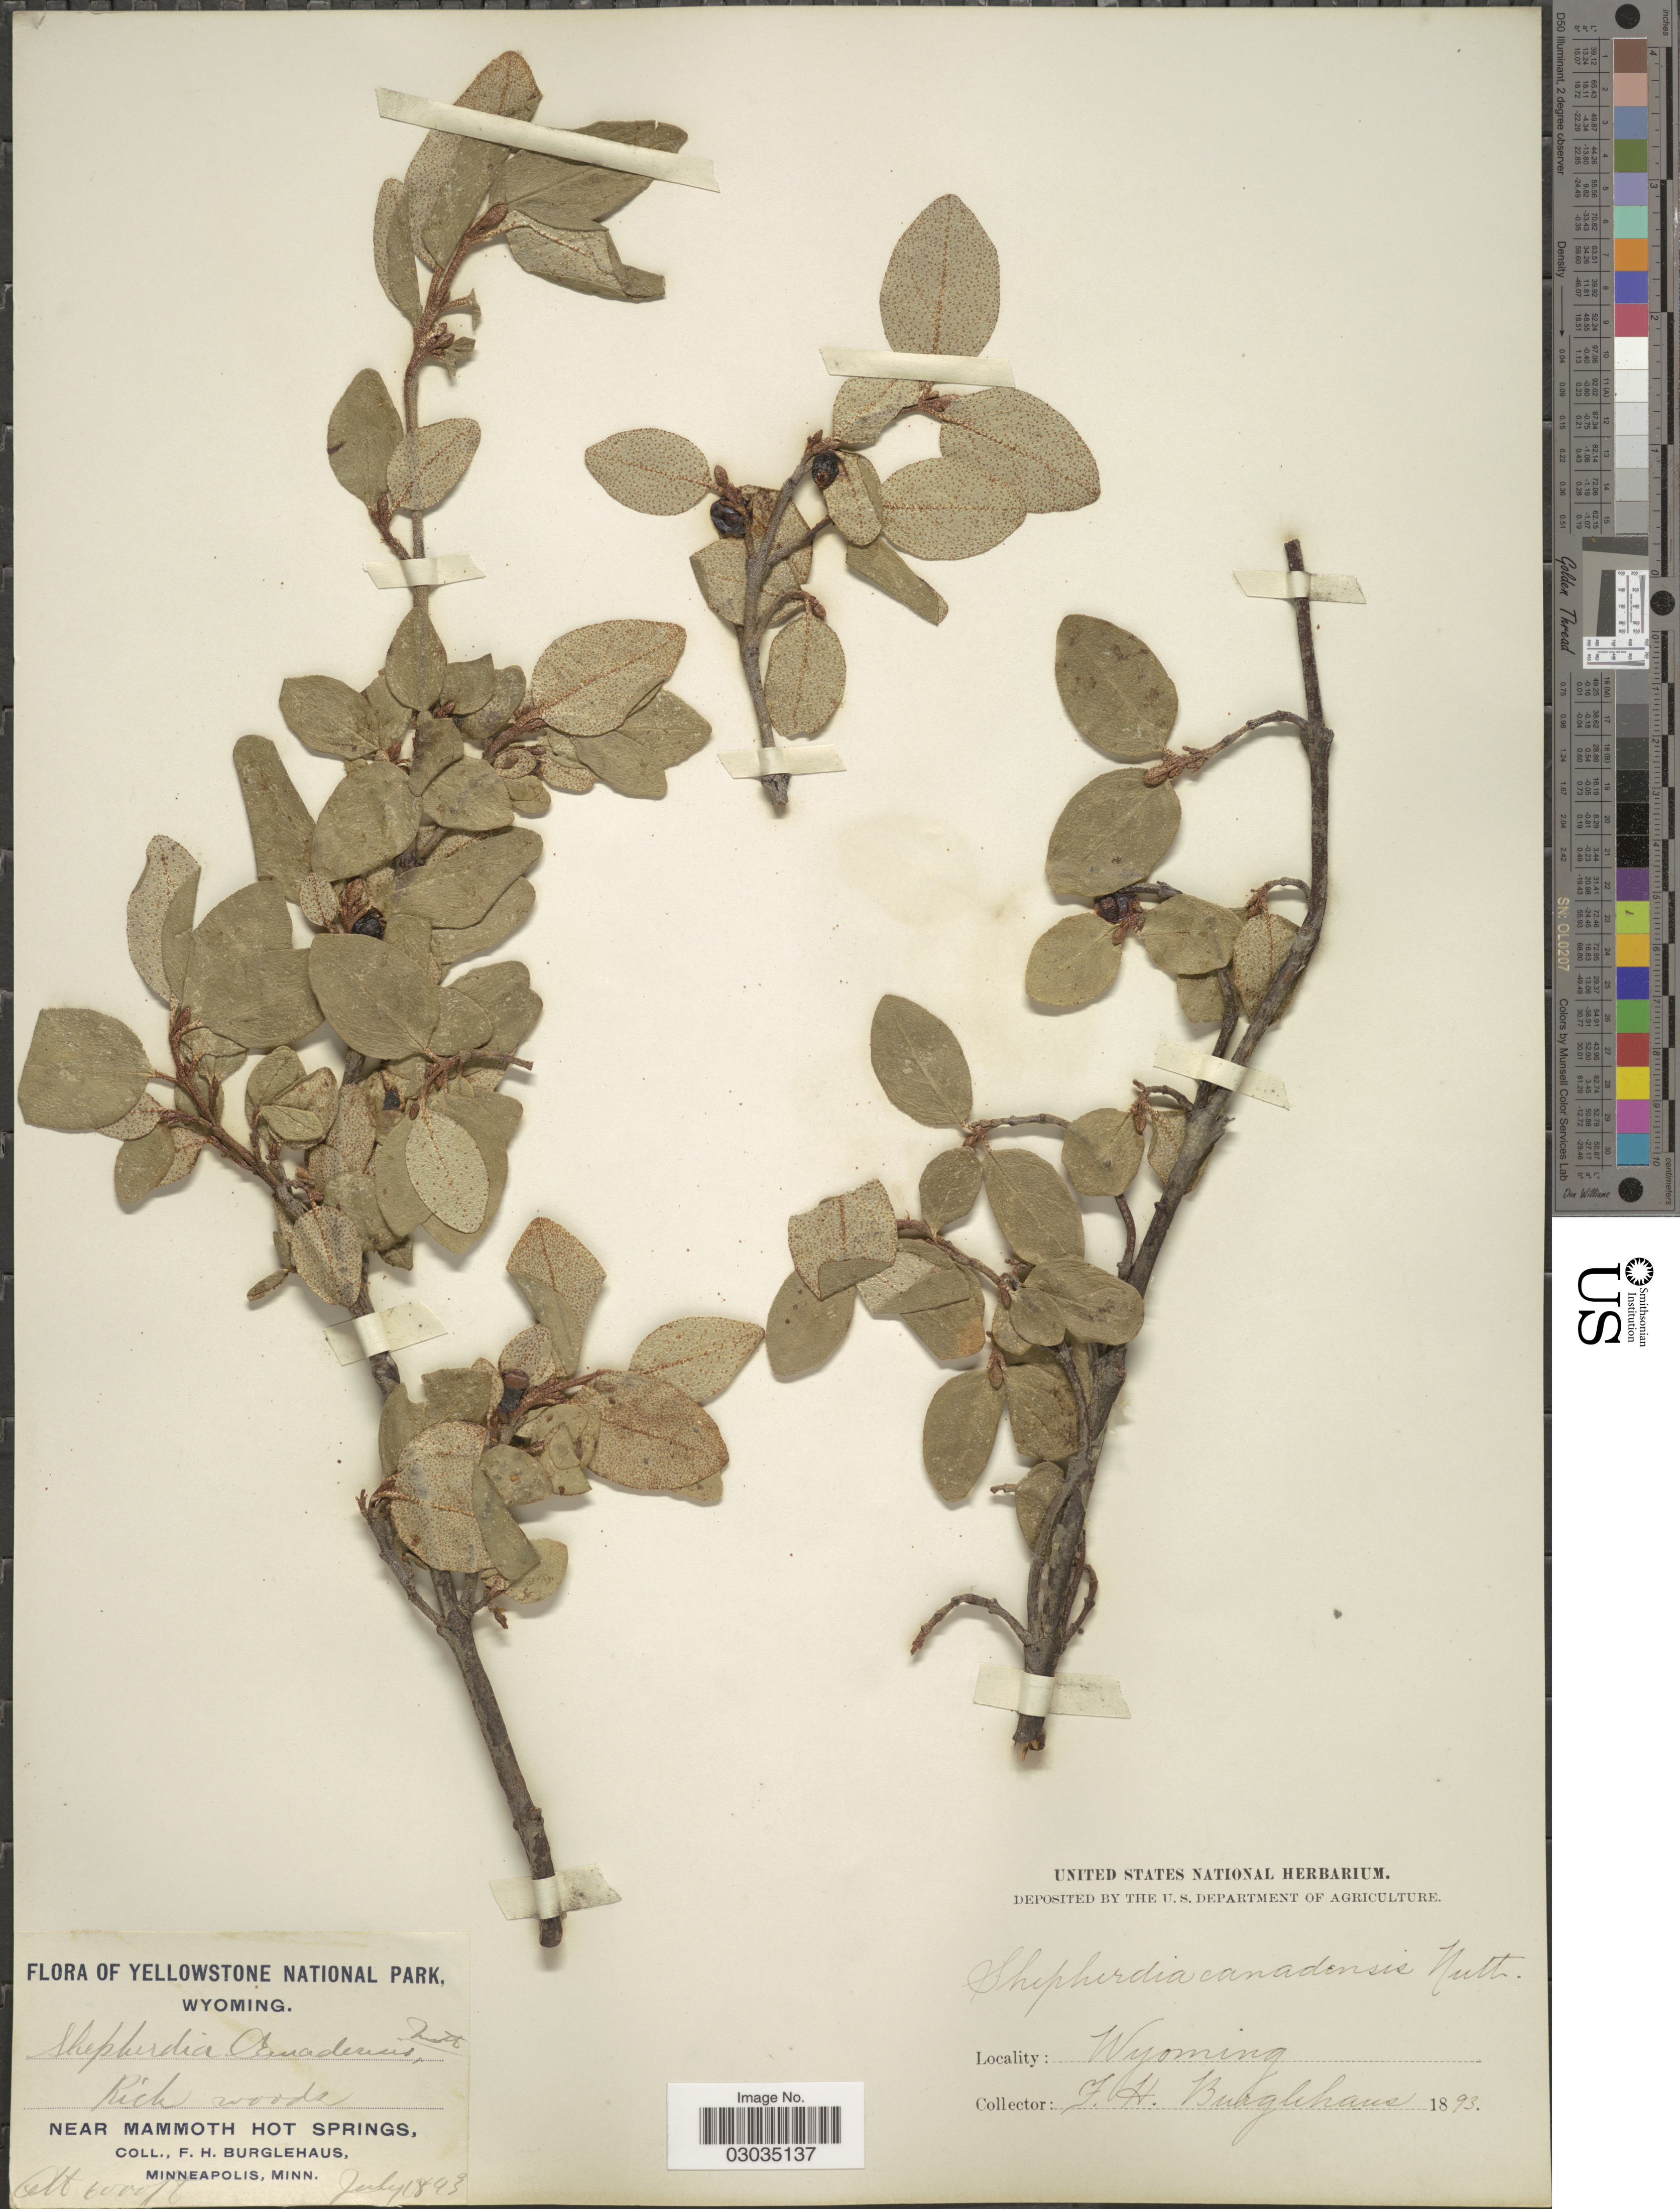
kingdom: Plantae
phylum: Tracheophyta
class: Magnoliopsida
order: Rosales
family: Elaeagnaceae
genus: Shepherdia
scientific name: Shepherdia canadensis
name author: (L.) Nutt.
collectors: F. Burglehaus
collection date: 1893-07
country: United States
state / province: Wyoming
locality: Yellowstone National Park, Near Mammoth Hot Springs.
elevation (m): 1829